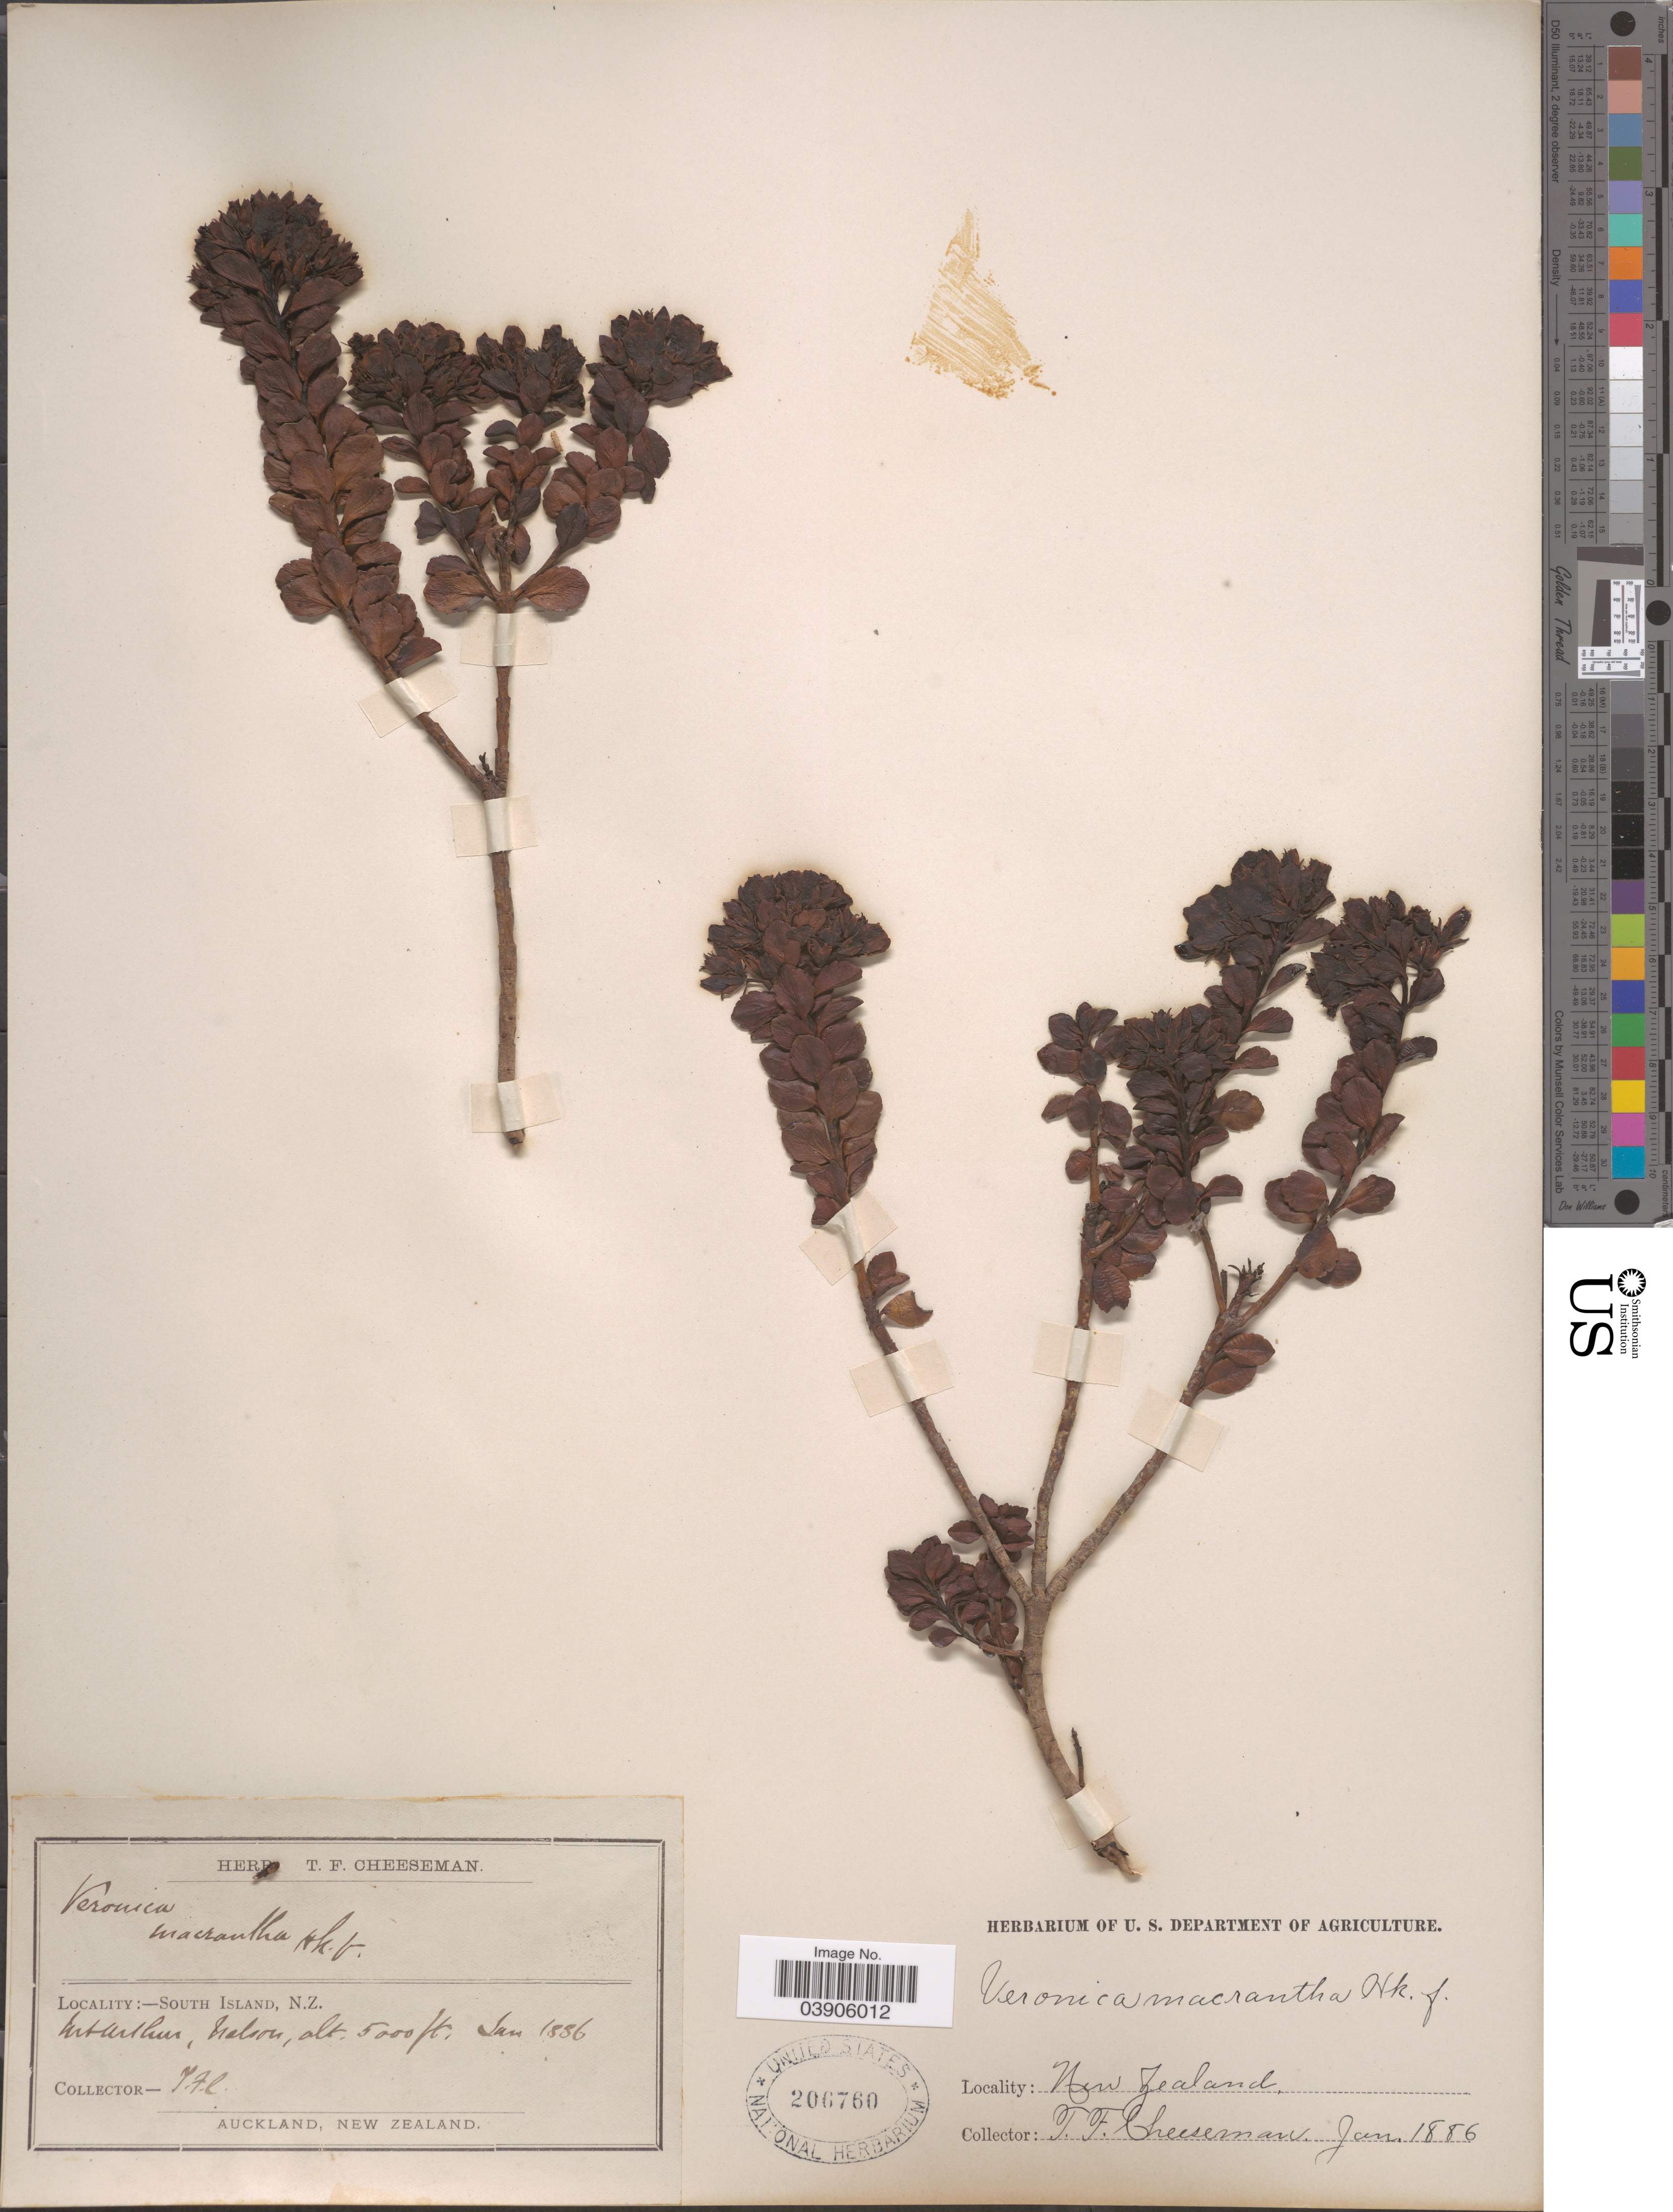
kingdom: Plantae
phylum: Tracheophyta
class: Magnoliopsida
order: Lamiales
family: Plantaginaceae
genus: Hebe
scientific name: Hebe macrantha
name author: (Hook. f.) Cockayne & Allan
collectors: T. F. Cheeseman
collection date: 1886-01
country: New Zealand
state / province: Nelson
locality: South Island. Mt Arthur.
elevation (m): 1524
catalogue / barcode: US 206760